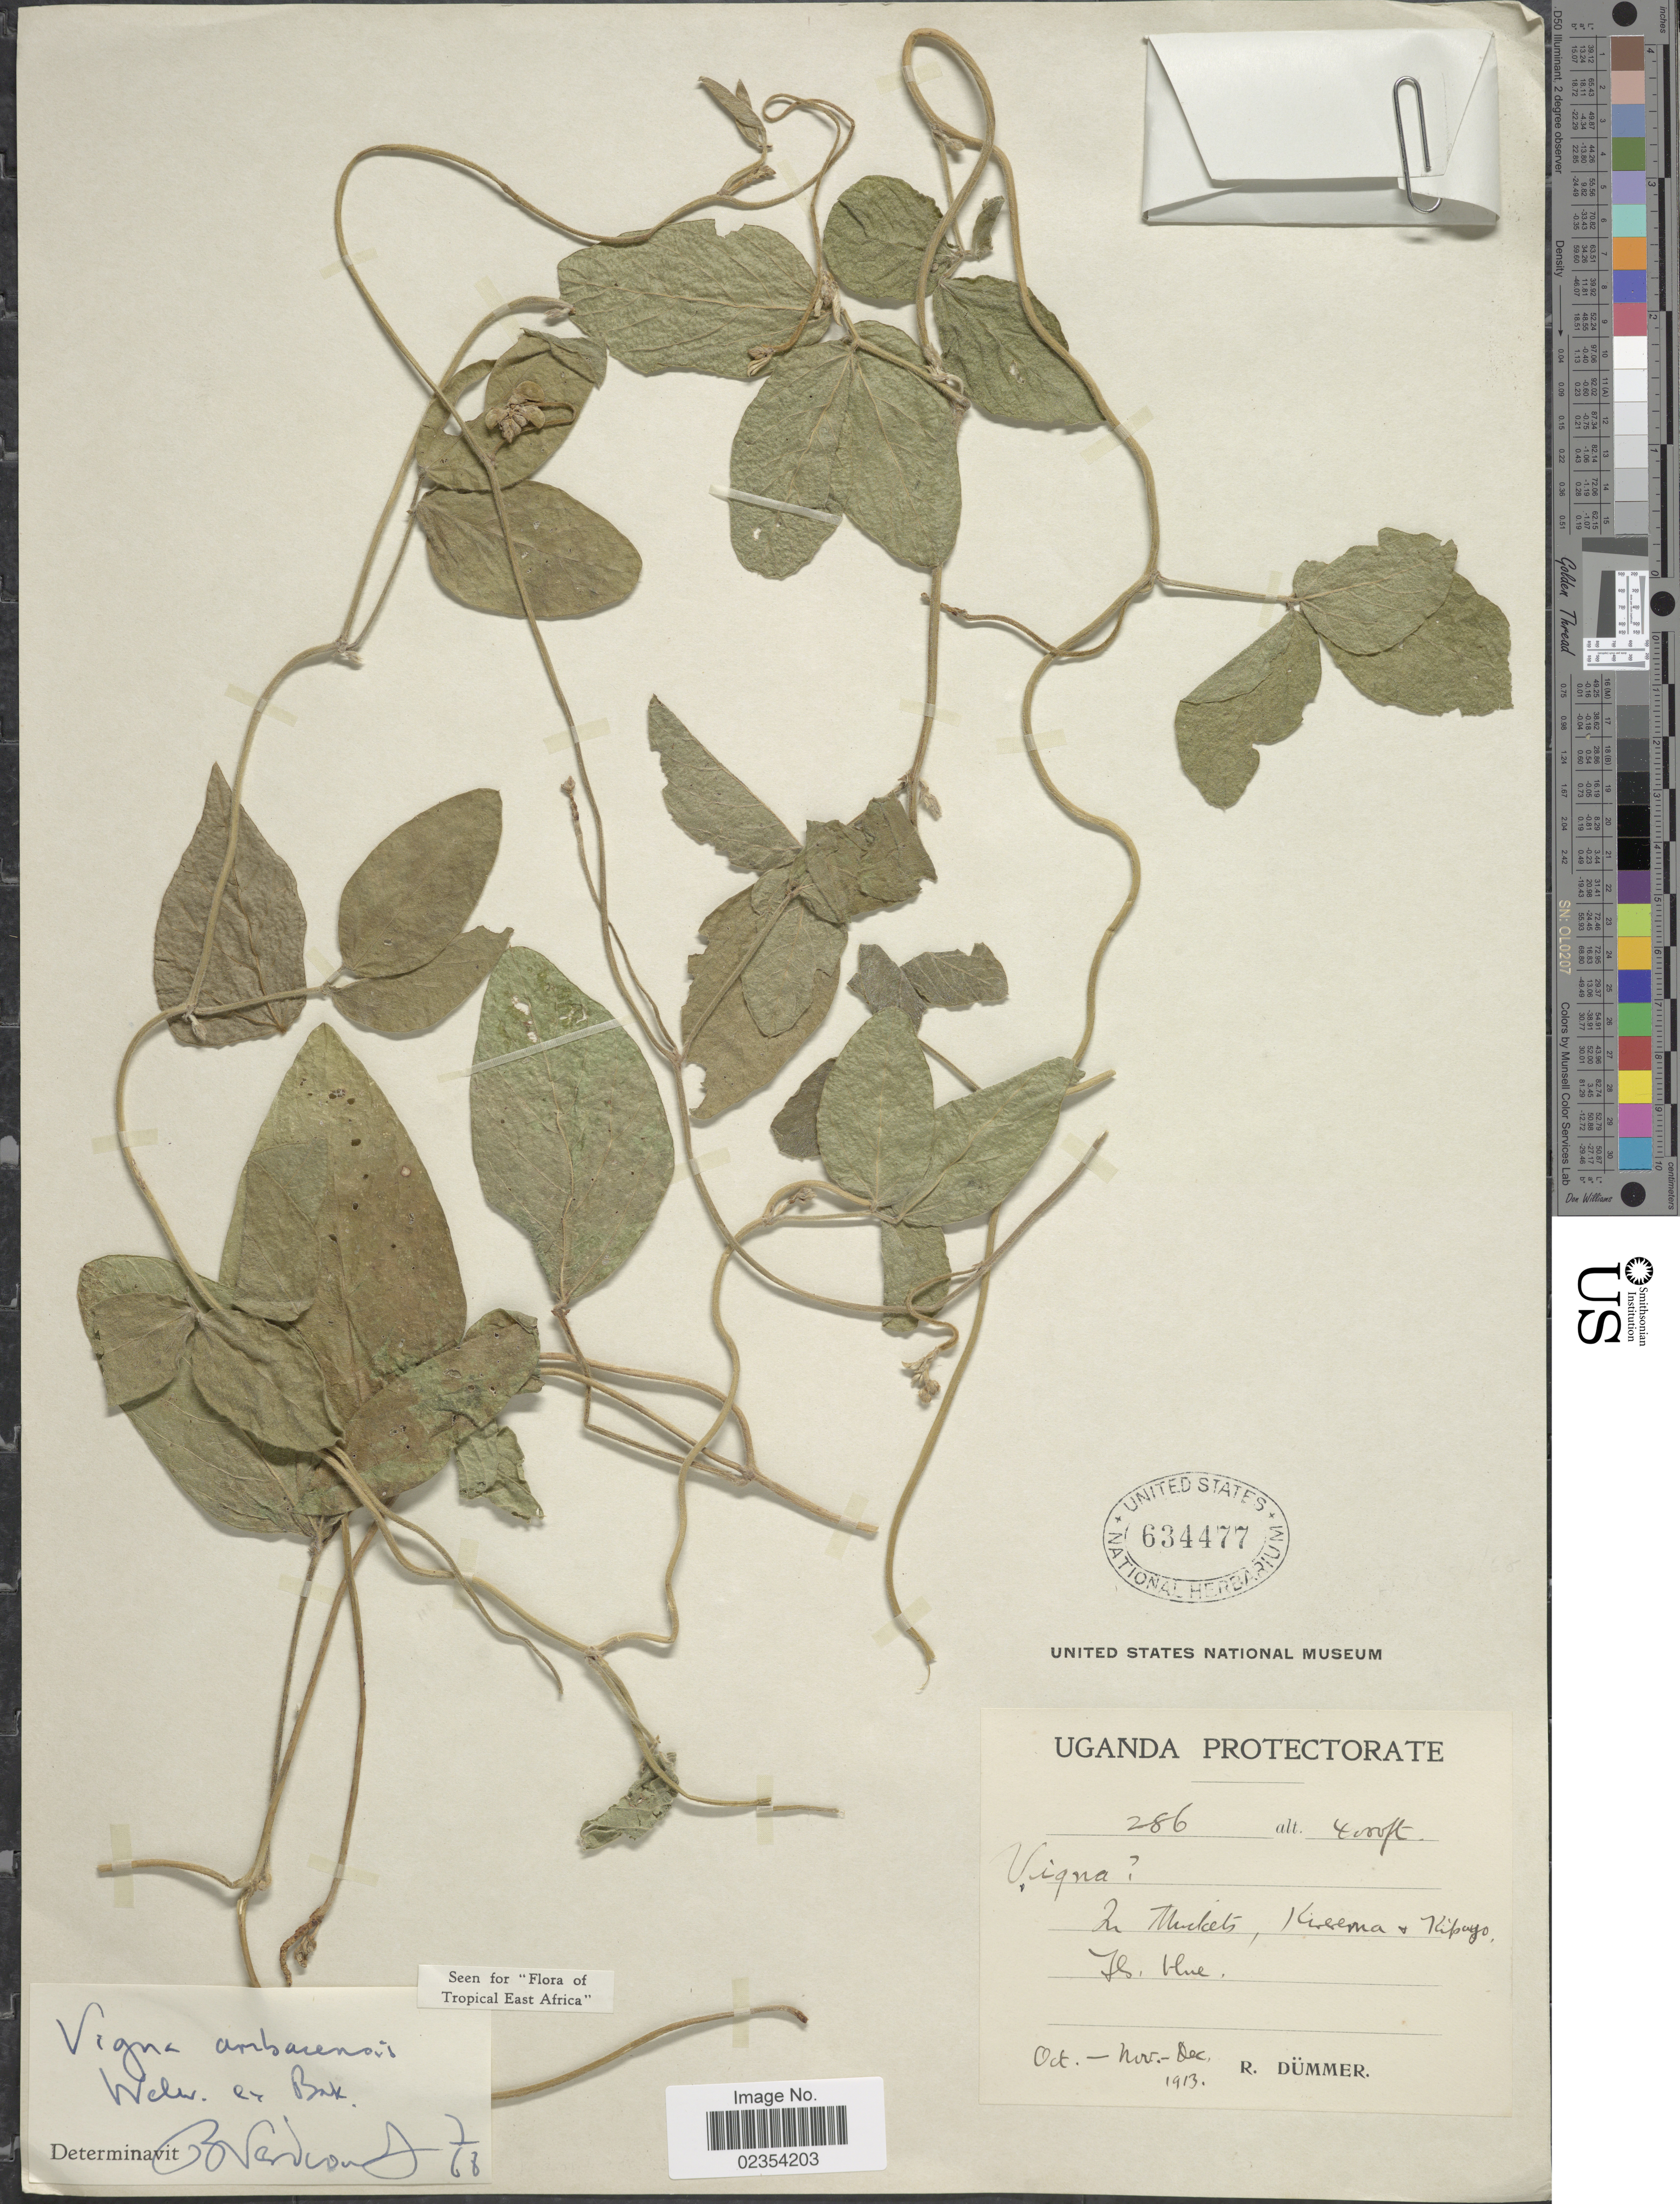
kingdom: Plantae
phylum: Tracheophyta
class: Magnoliopsida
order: Fabales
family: Fabaceae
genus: Vigna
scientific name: Vigna ambacensis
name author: Welw. ex Baker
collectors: R. A. Dümmer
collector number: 286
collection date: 1913-10/1913-12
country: Uganda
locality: Uganda Protectorate, in thickets, Kirerema + Kipayo.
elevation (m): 1219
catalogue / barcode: US 634477